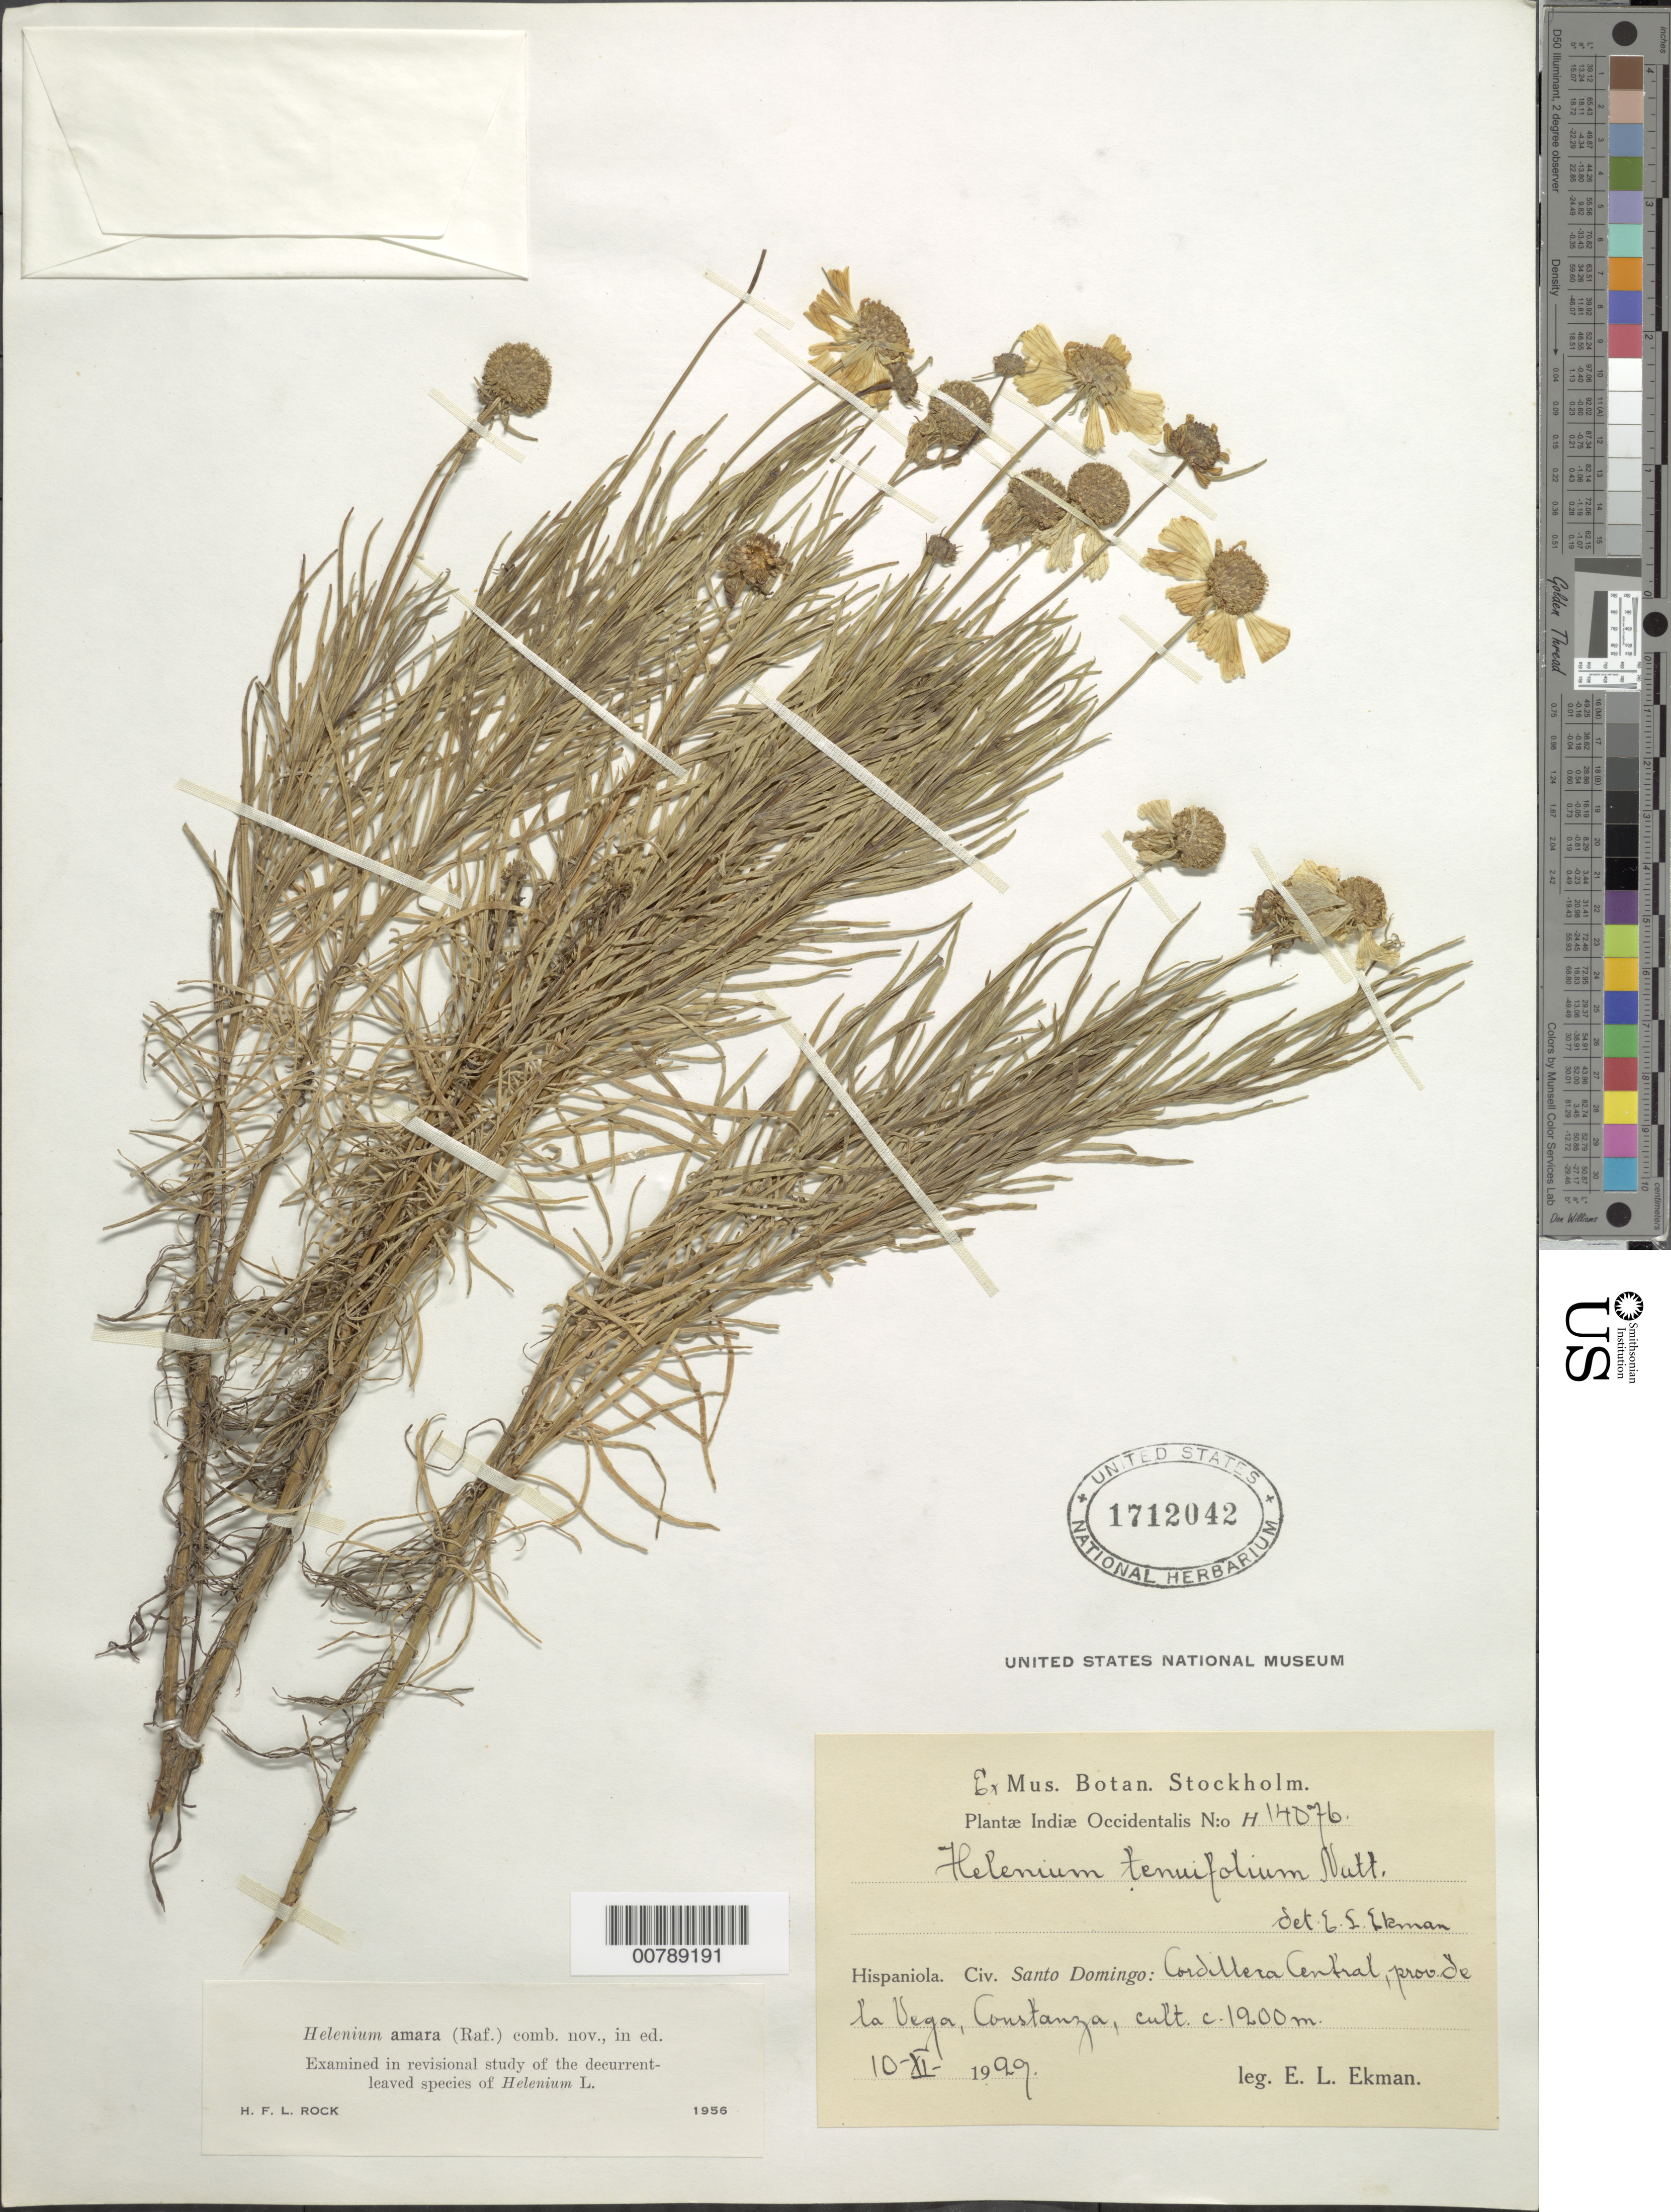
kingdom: Plantae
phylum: Tracheophyta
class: Magnoliopsida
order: Asterales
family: Asteraceae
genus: Helenium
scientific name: Helenium amarum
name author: (Raf.) H. Rock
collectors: E. L. Ekman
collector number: H 14076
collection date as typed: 10 Nov 1929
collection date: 1929-11-10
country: Dominican Republic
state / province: La Vega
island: Hispaniola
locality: Cordillera Central, provincia de La vega, Constanza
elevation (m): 1200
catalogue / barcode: US 1712042